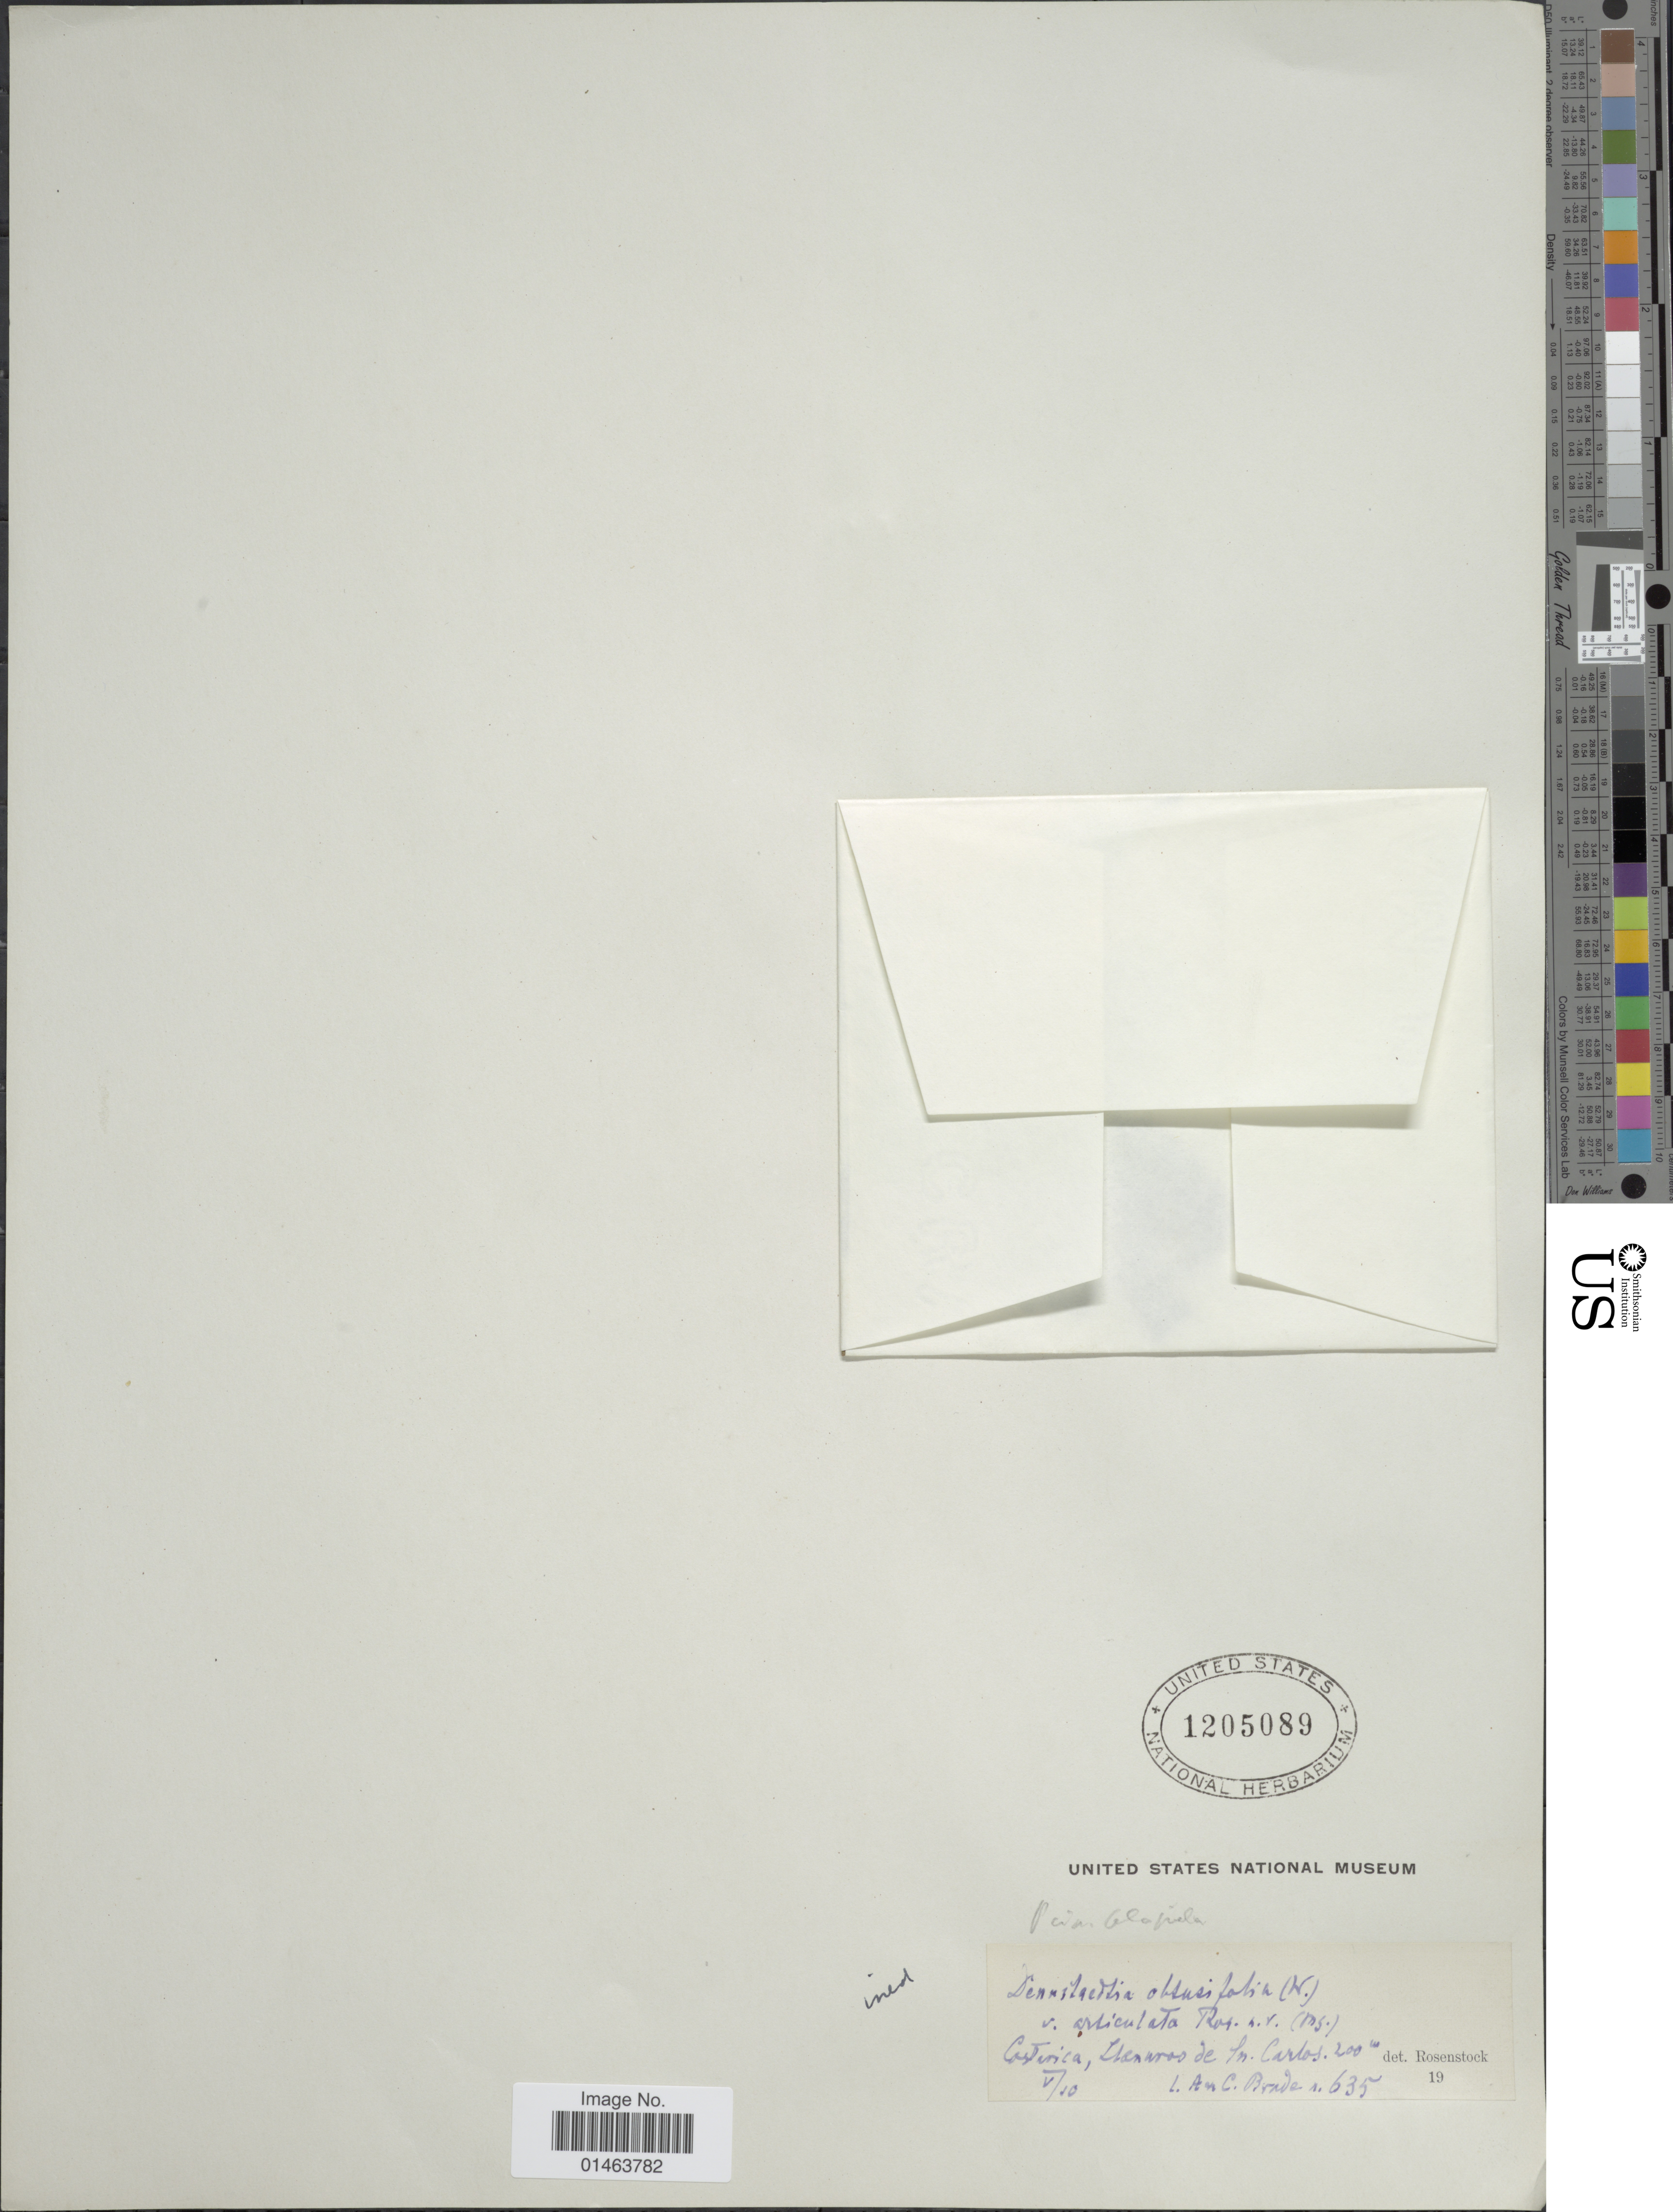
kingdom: Plantae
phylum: Tracheophyta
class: Polypodiopsida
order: Polypodiales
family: Dennstaedtiaceae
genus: Dennstaedtia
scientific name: Dennstaedtia auriculata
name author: Navarr. & B. Øllg.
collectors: A. Brade & C. Brade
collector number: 635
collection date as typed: Transcribed d/m/y: /5/10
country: Costa Rica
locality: Llanura de San Carlos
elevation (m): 200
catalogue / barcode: US 1205089